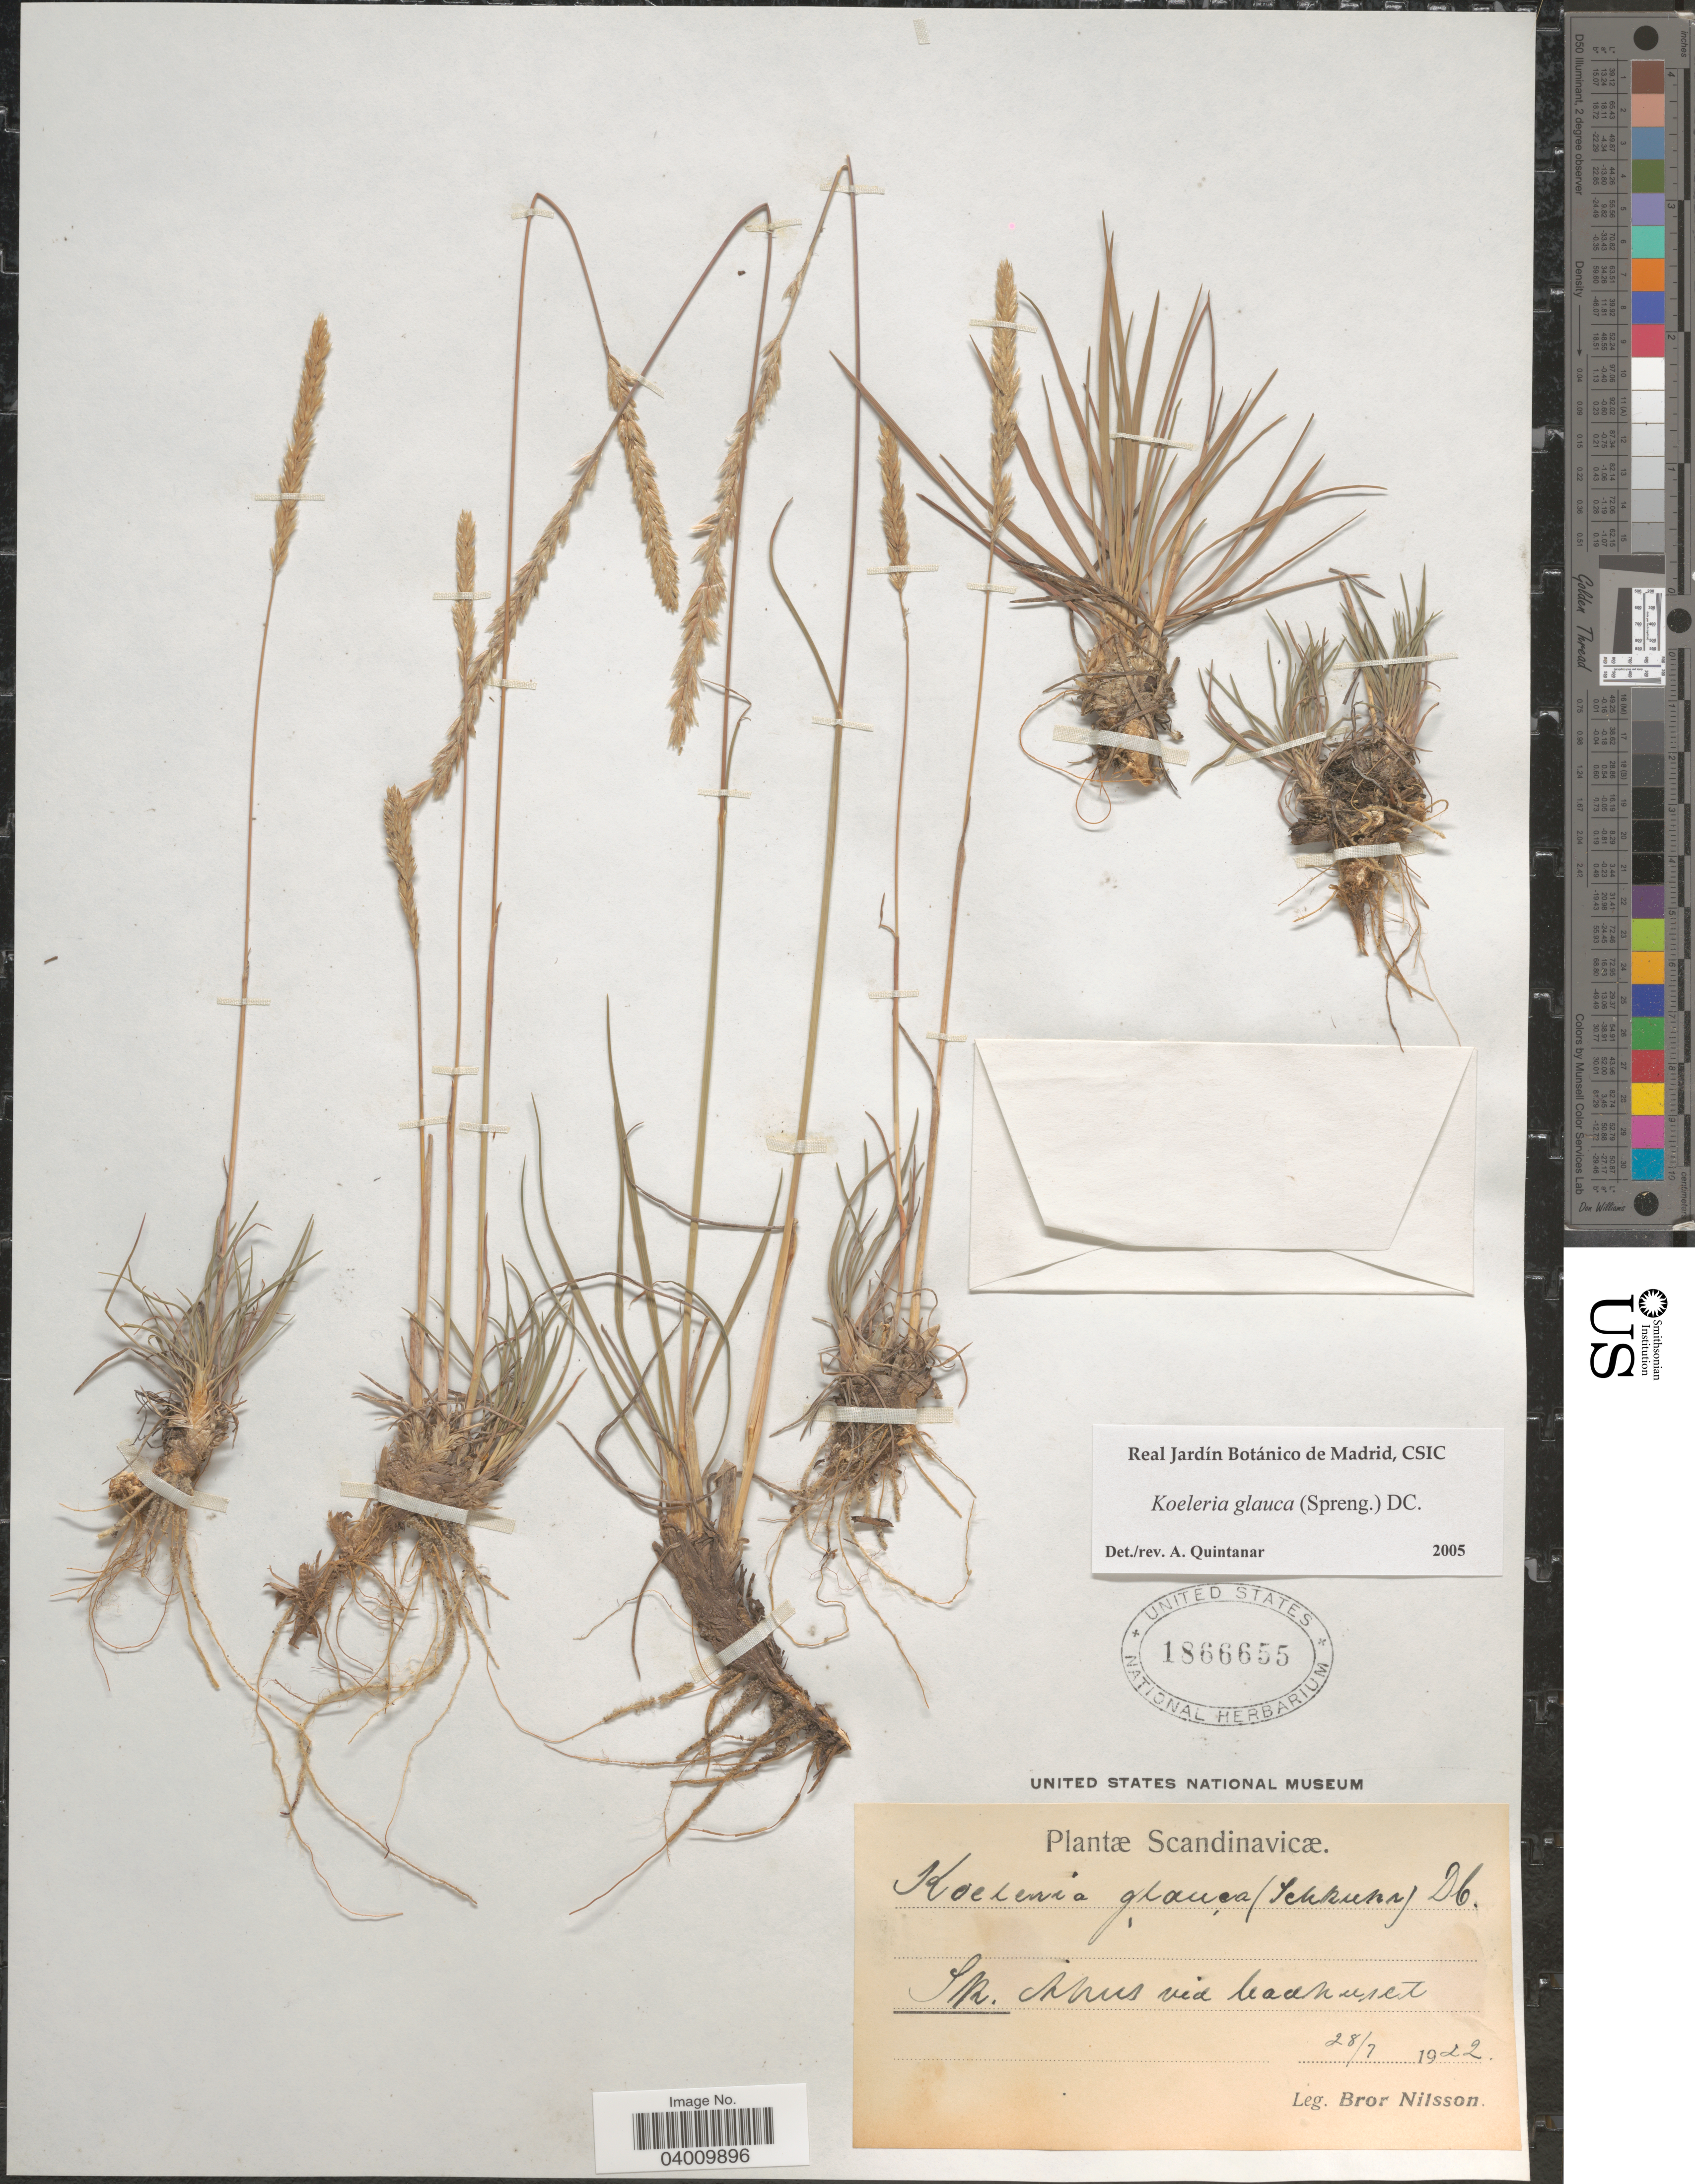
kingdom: Plantae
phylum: Tracheophyta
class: Liliopsida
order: Poales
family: Poaceae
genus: Koeleria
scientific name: Koeleria glauca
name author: (Spreng.) DC.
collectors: B. Nilsson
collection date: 1922-07-28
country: Sweden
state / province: Skåne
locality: Scandinavicæ. Sk. Åhus vid badhuset.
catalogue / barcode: US 1866655